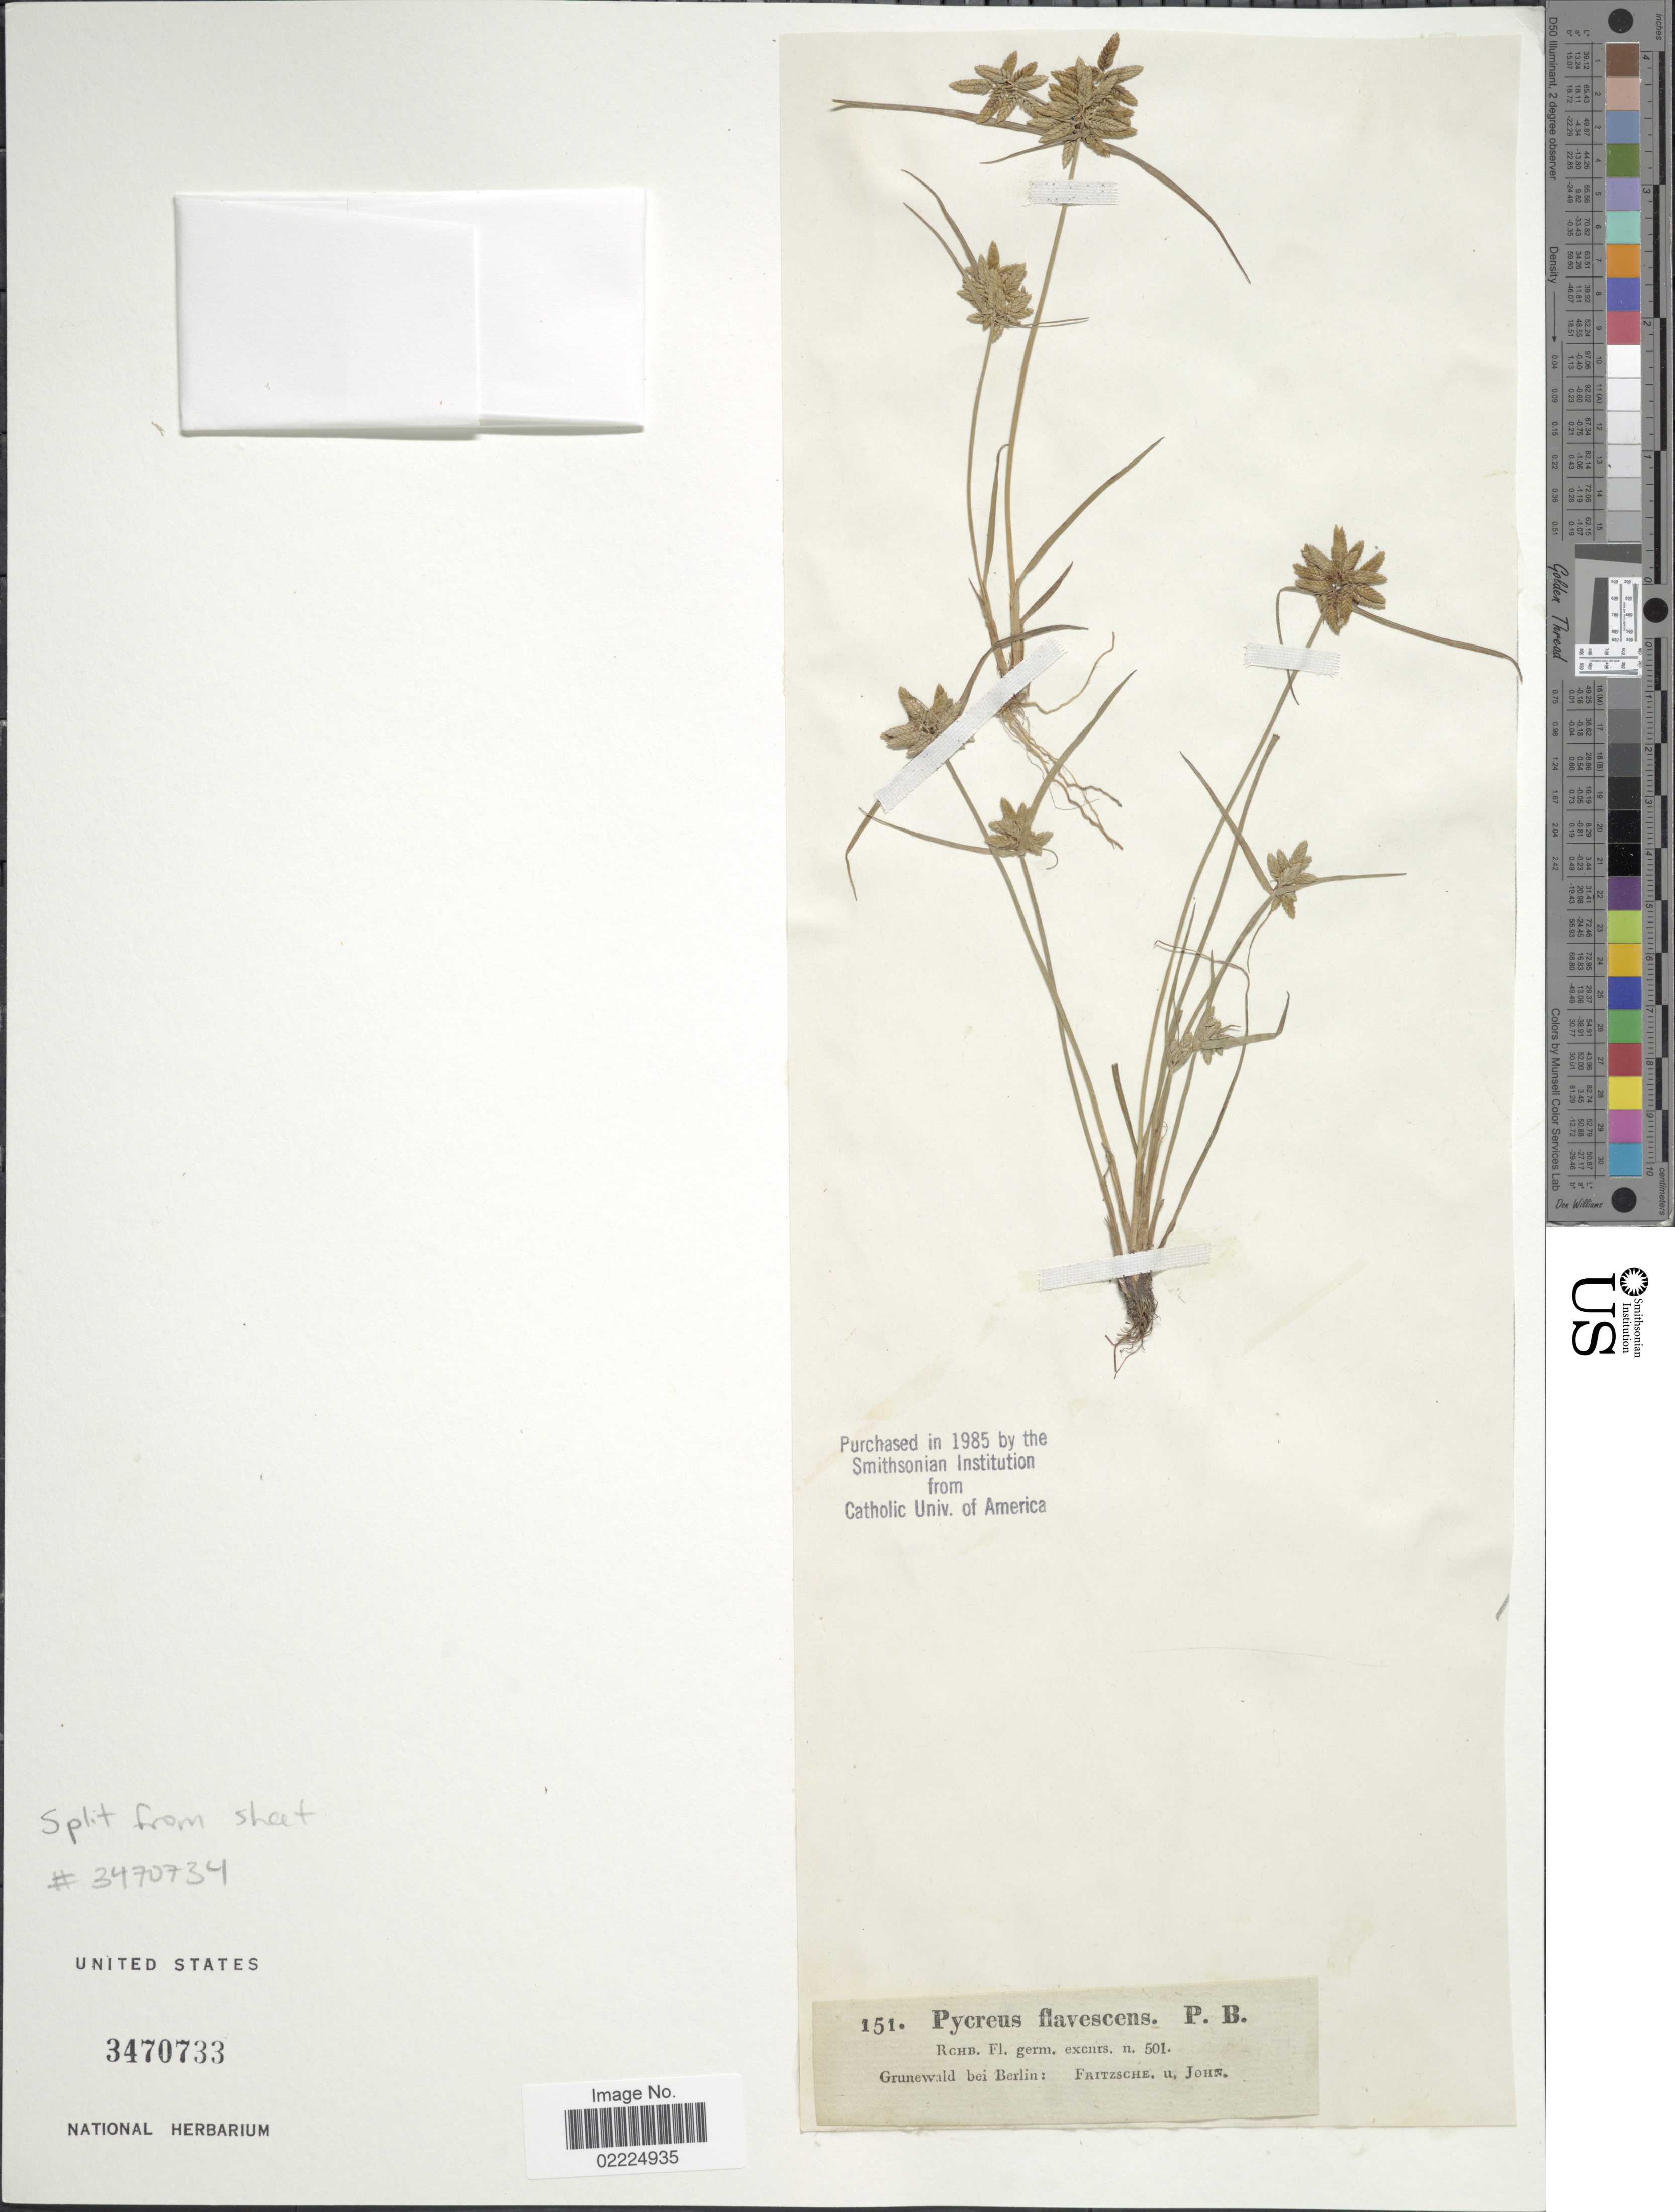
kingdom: Plantae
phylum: Tracheophyta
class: Liliopsida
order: Poales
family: Cyperaceae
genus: Cyperus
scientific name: Cyperus flavescens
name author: L.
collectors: -. Fritzsche & -. John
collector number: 151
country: Germany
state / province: Berlin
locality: Grunewald bei Berlin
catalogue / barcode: US 3470733